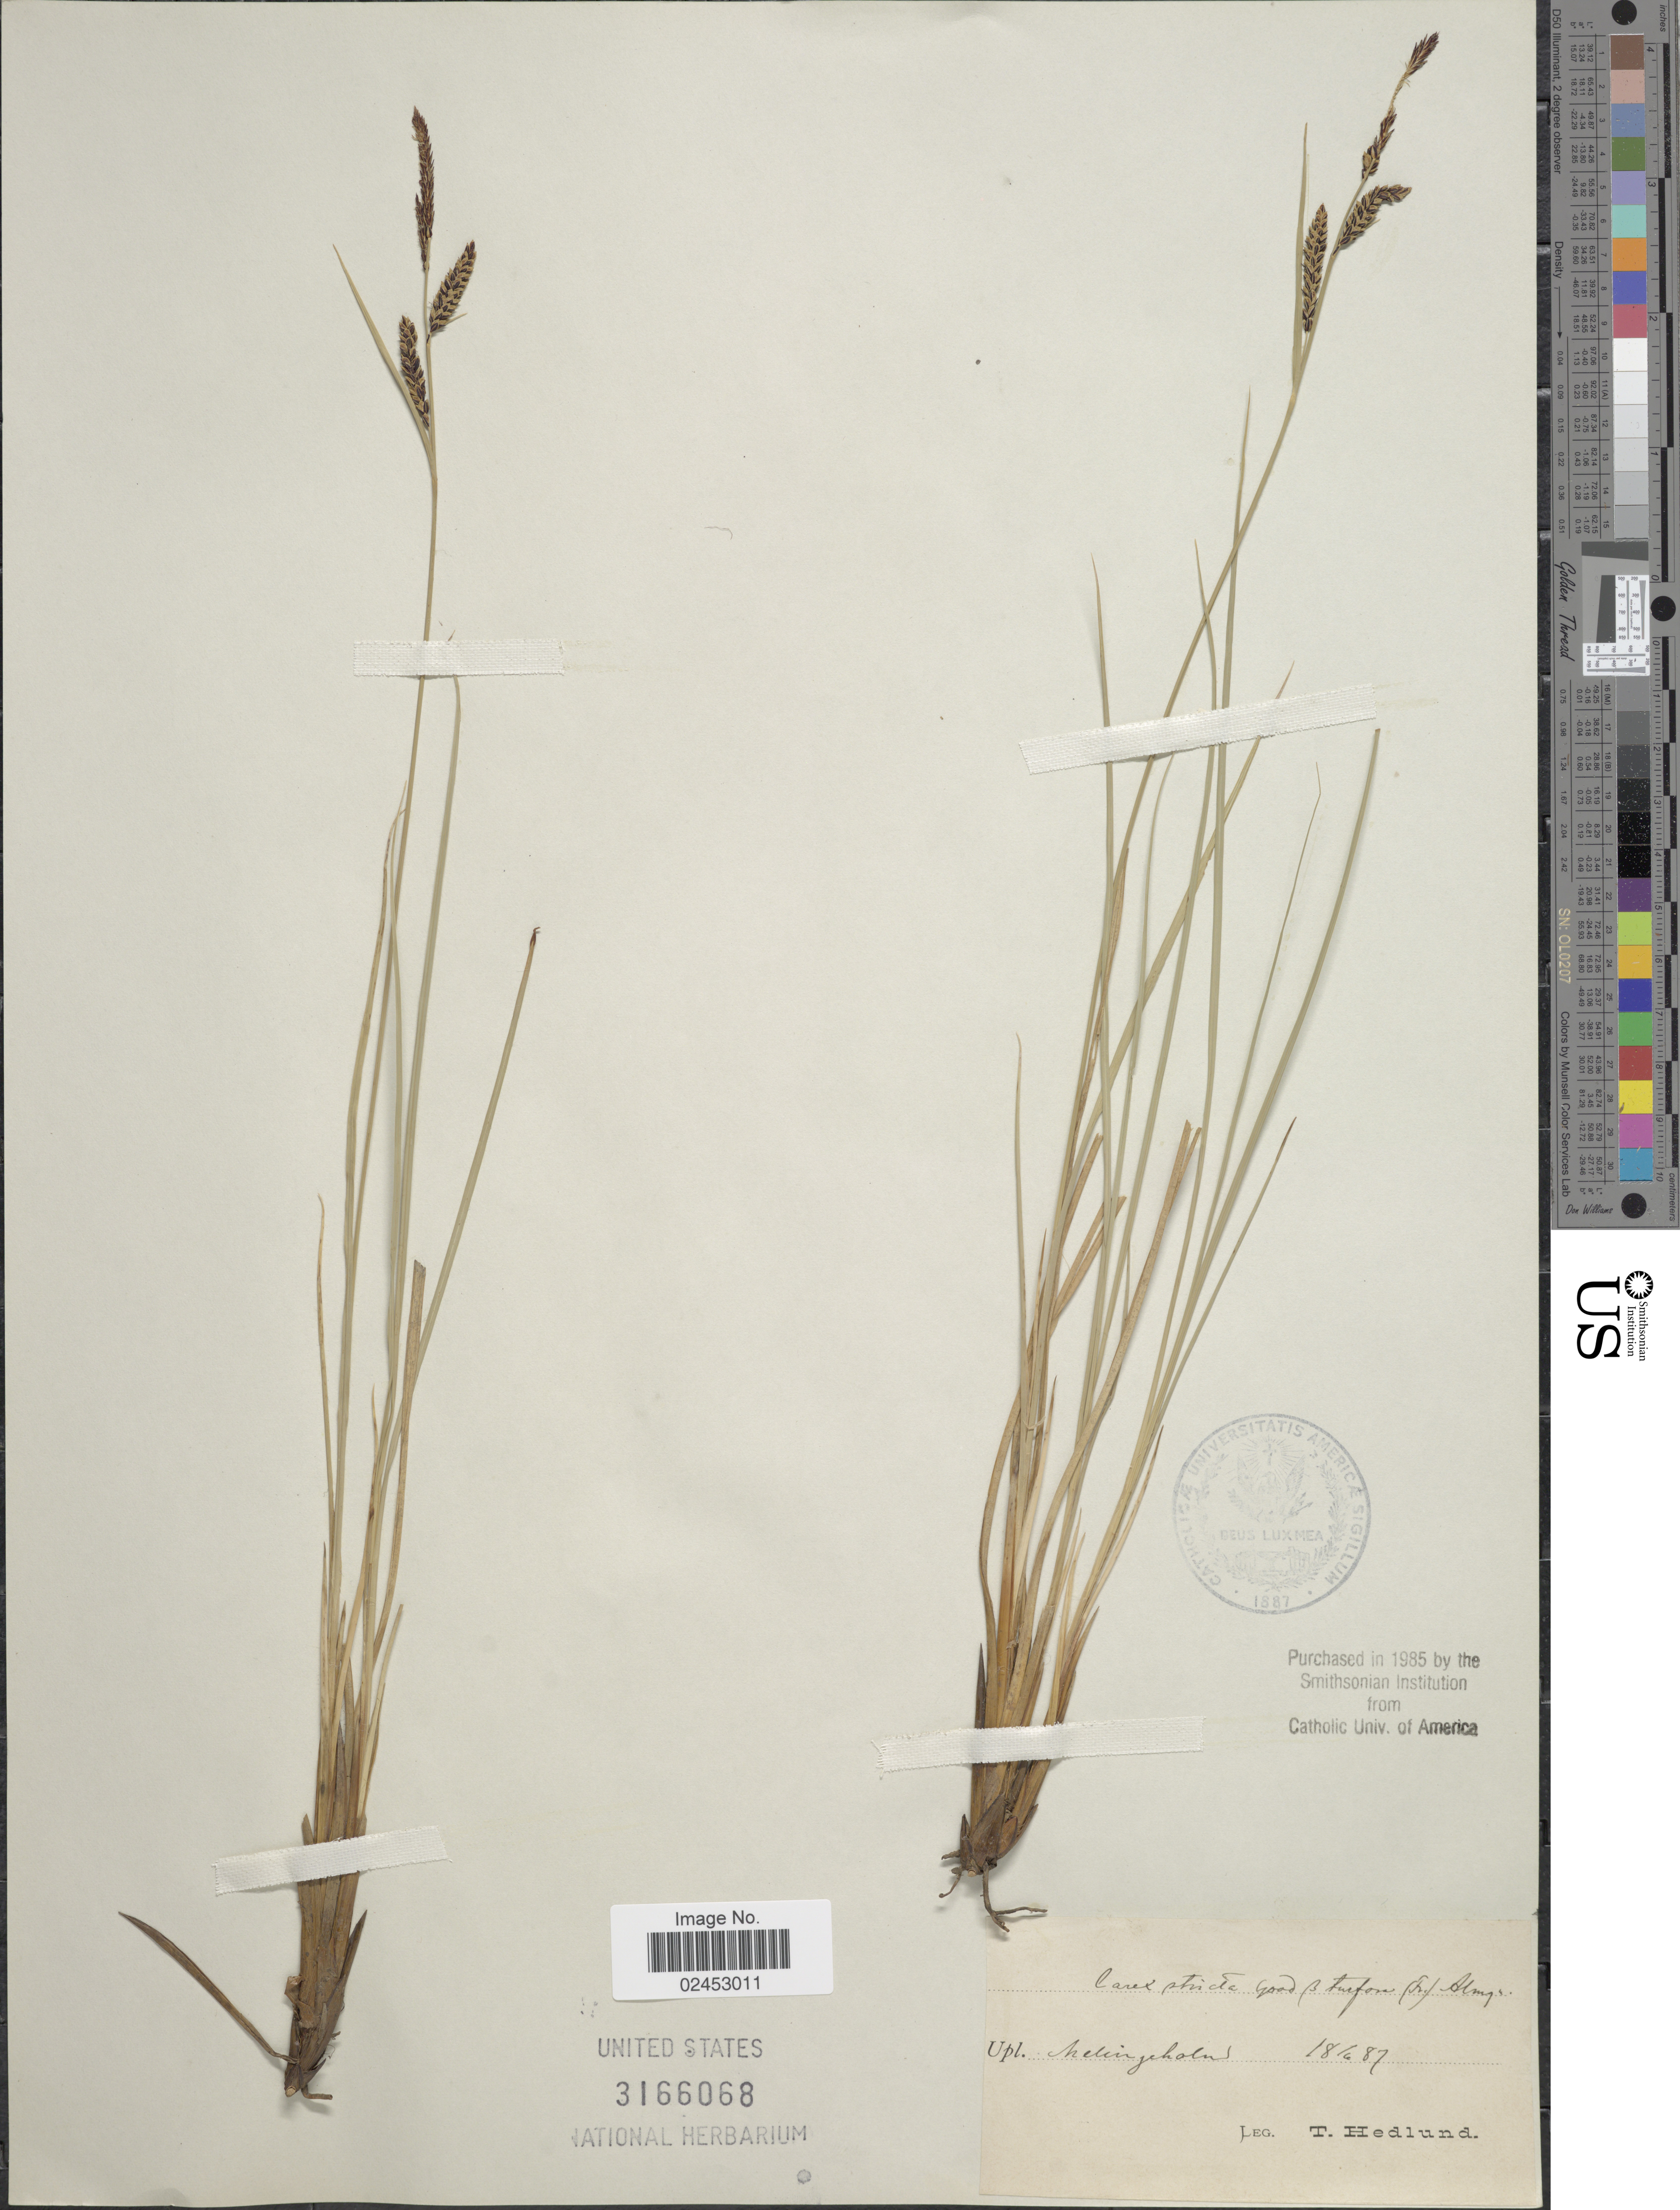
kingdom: Plantae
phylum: Tracheophyta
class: Liliopsida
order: Poales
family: Cyperaceae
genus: Carex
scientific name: Carex stricta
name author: Lam.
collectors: T. Hedlund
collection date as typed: Transcribed d/m/y: 18/6/87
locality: Upl. helingeholn. [interpreted]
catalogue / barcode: US 3166068